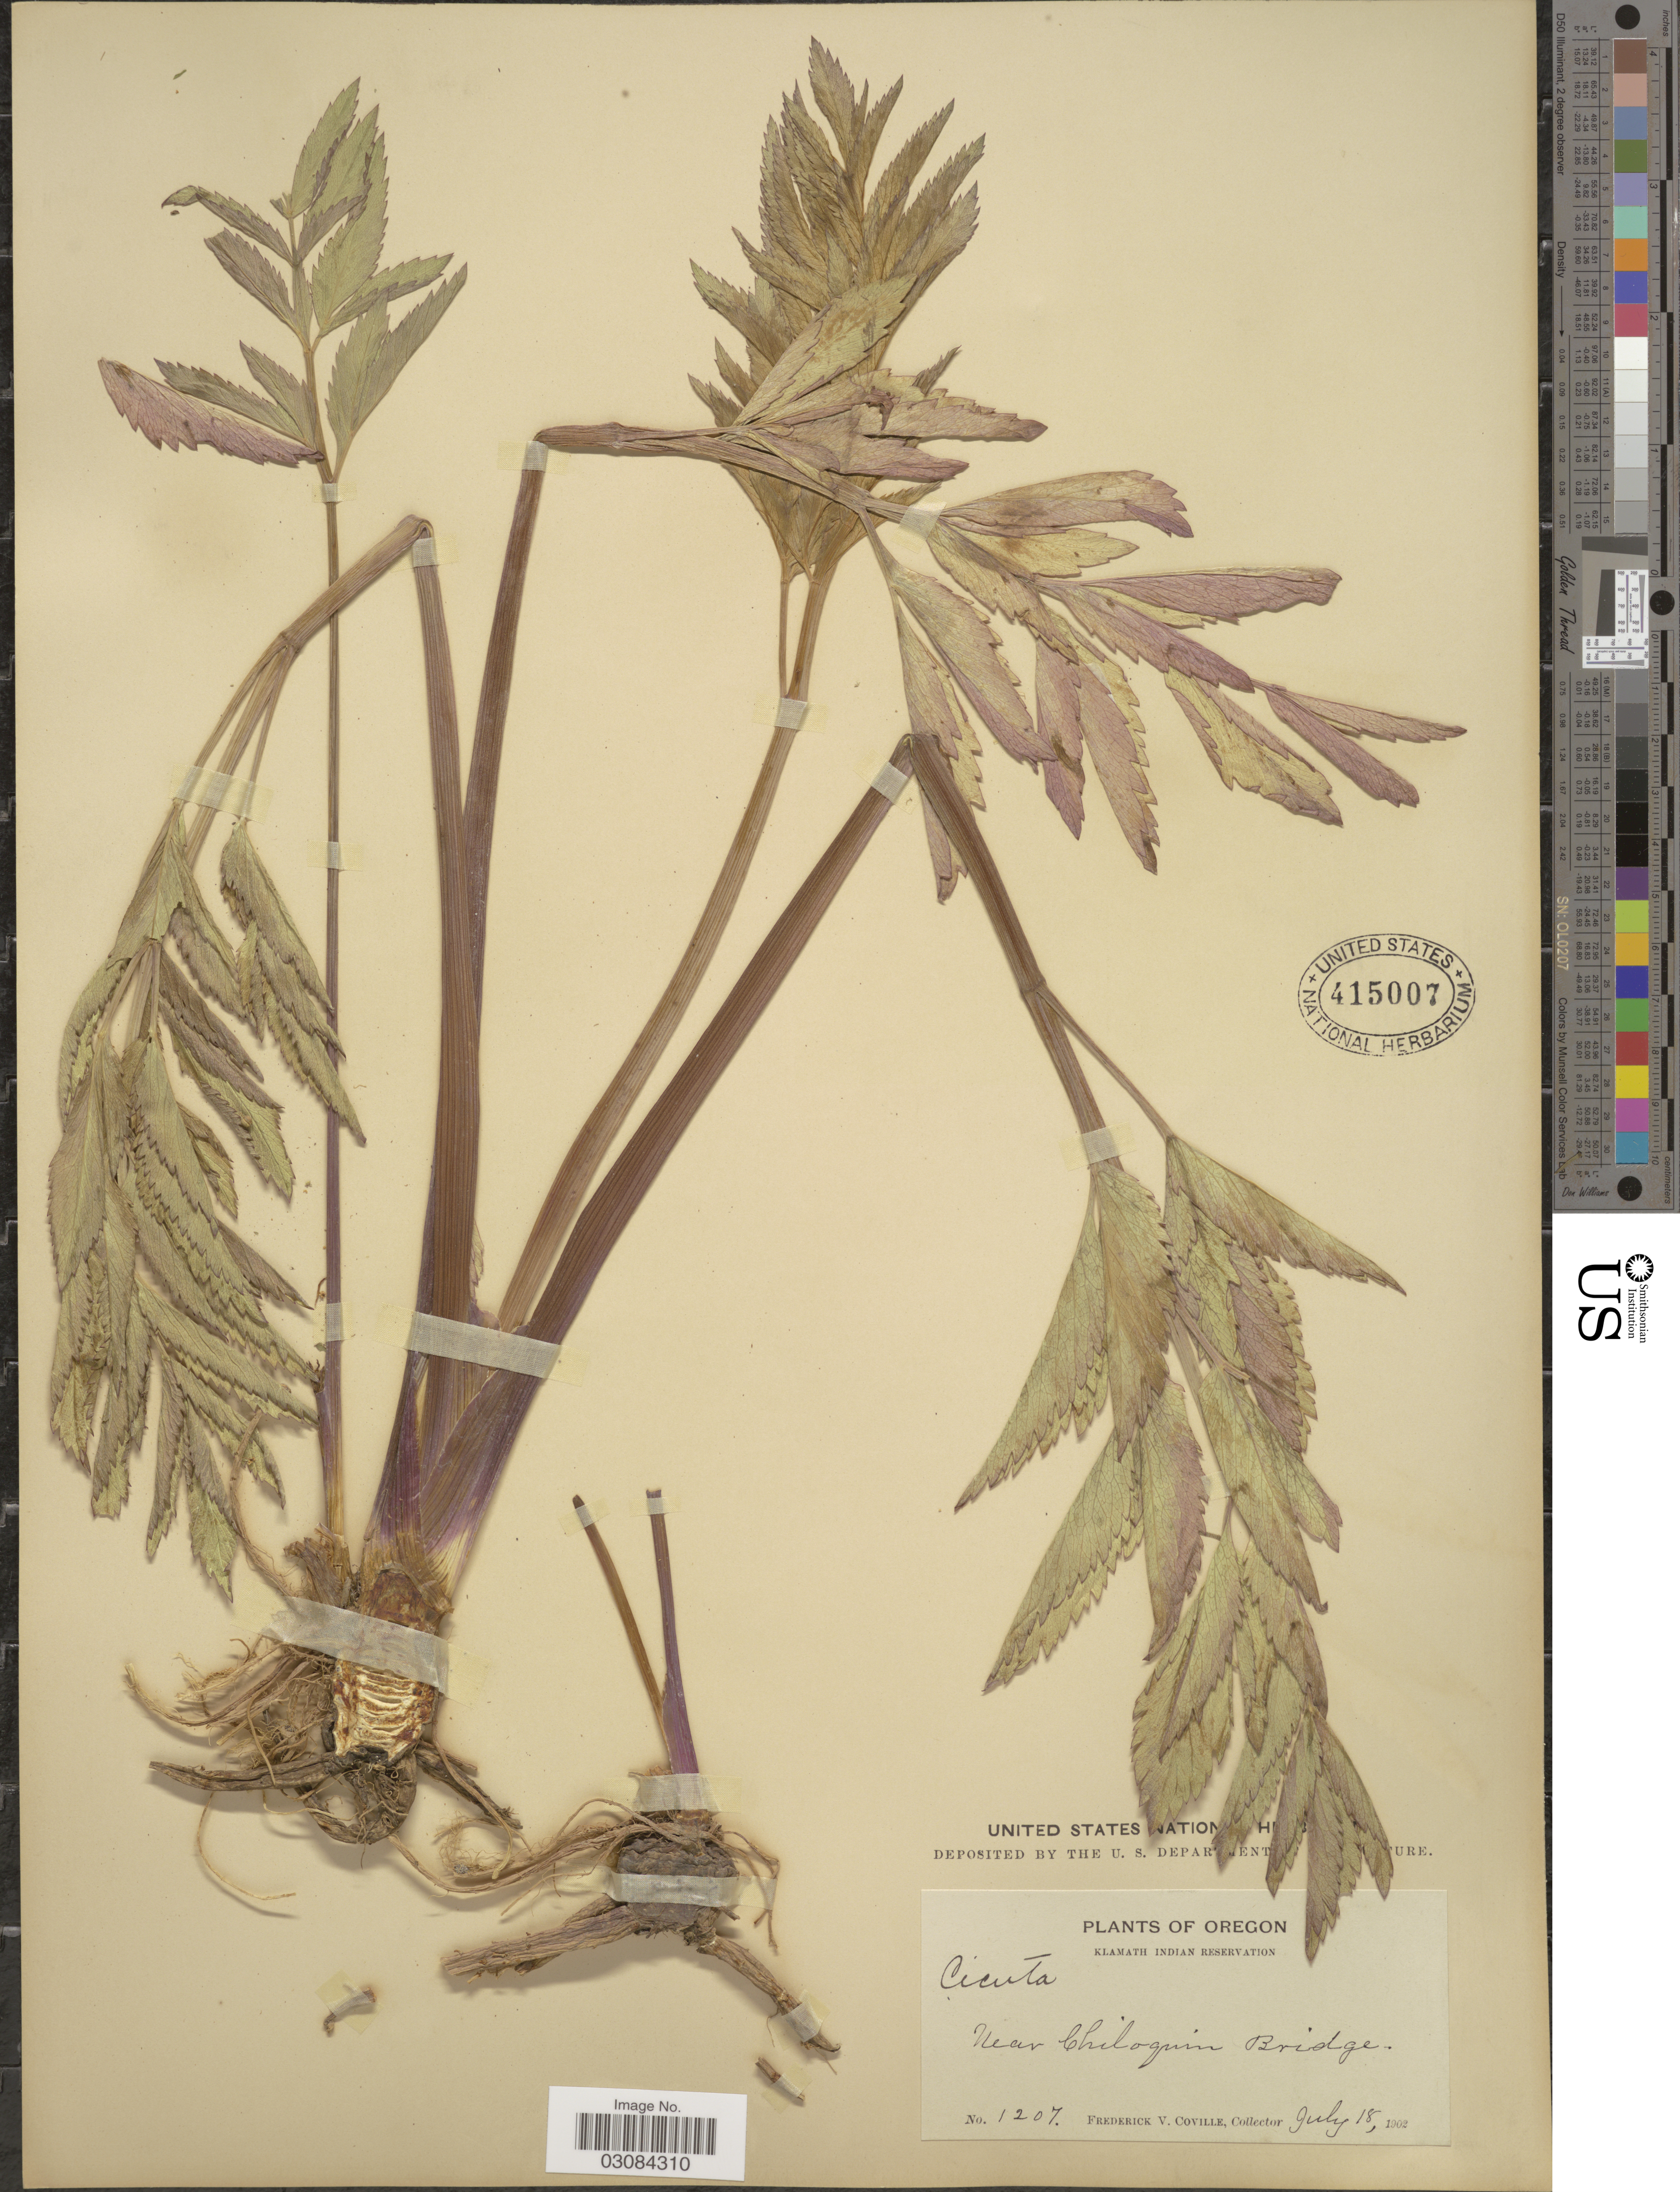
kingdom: Plantae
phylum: Tracheophyta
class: Magnoliopsida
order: Apiales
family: Apiaceae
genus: Cicuta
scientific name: Cicuta douglasii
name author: (DC.) J.M. Coult. & Rose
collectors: F. V. Coville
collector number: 1207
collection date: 1902-07-18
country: United States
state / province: Oregon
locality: Klamath Indian Reservation. Near Chiloquin Bridge.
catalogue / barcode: US 415007